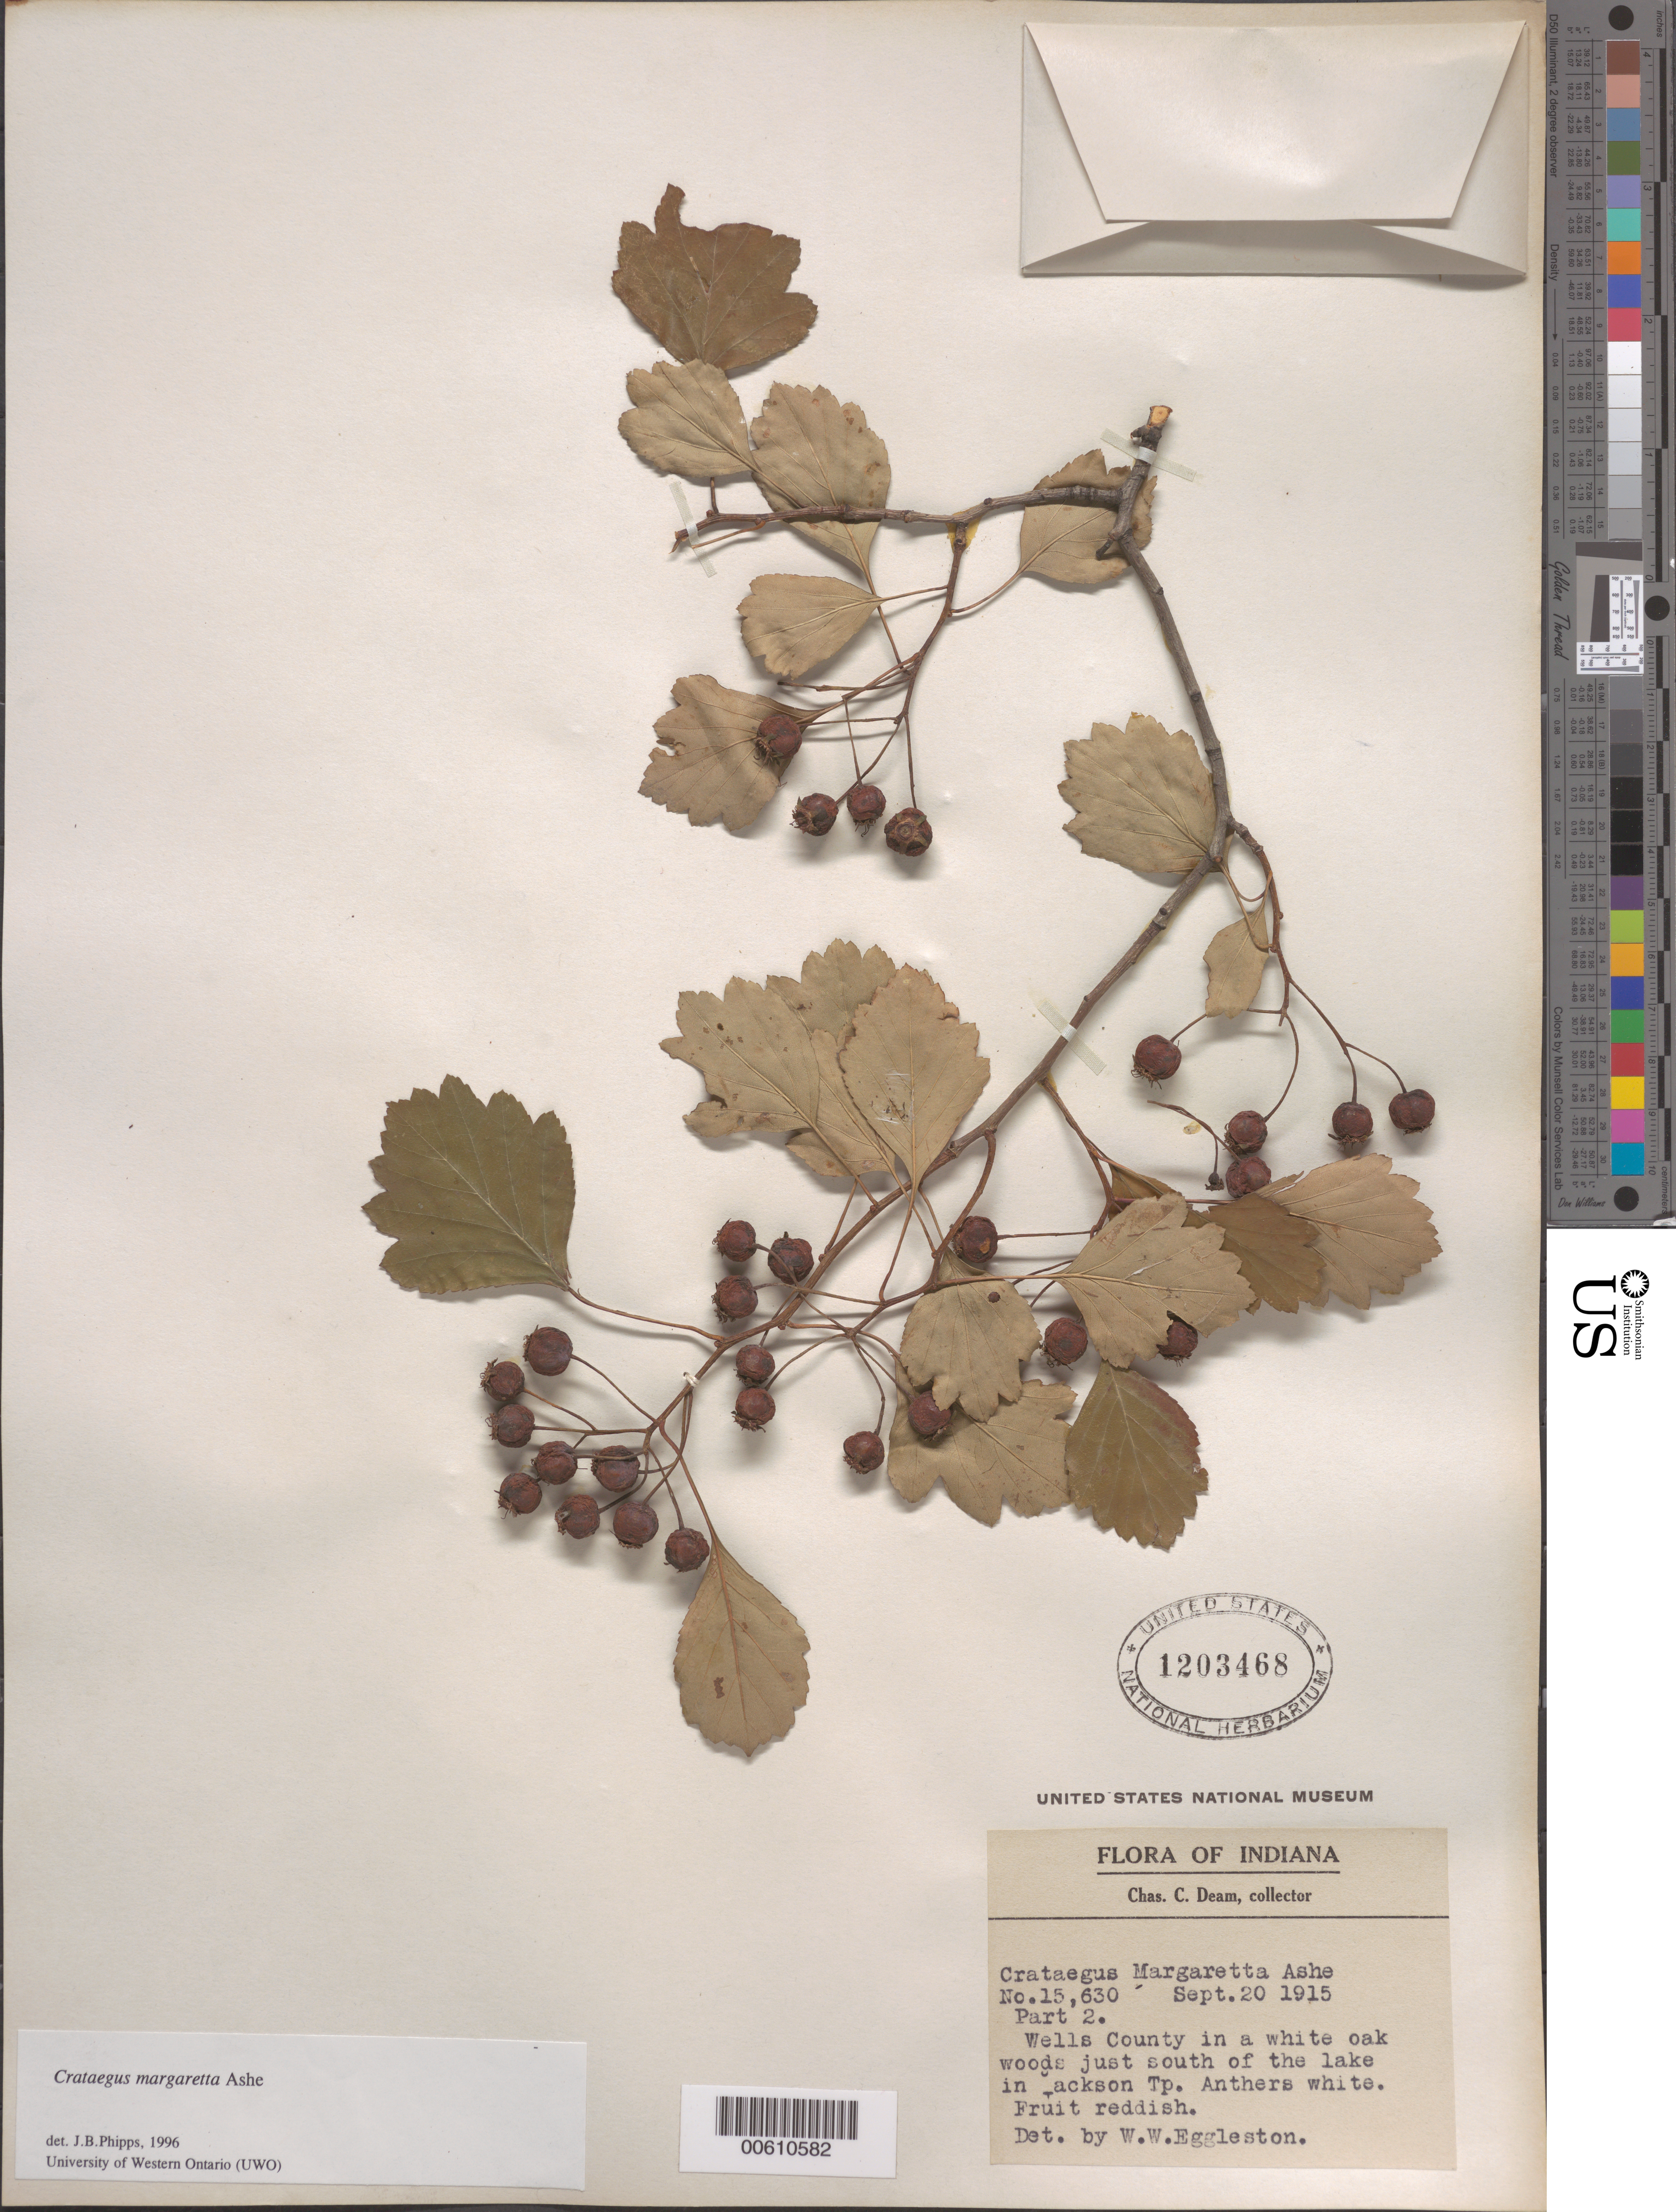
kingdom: Plantae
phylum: Tracheophyta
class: Magnoliopsida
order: Rosales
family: Rosaceae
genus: Crataegus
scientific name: Crataegus margarettae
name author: Ashe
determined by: Eggleston, W. W.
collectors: C. C. Deam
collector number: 15630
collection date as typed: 20 Sep 1915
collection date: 1915-09-20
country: United States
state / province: Indiana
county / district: Wells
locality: Just S of the lake in Jackson Twp.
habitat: In a white oak woods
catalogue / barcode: US 1203468